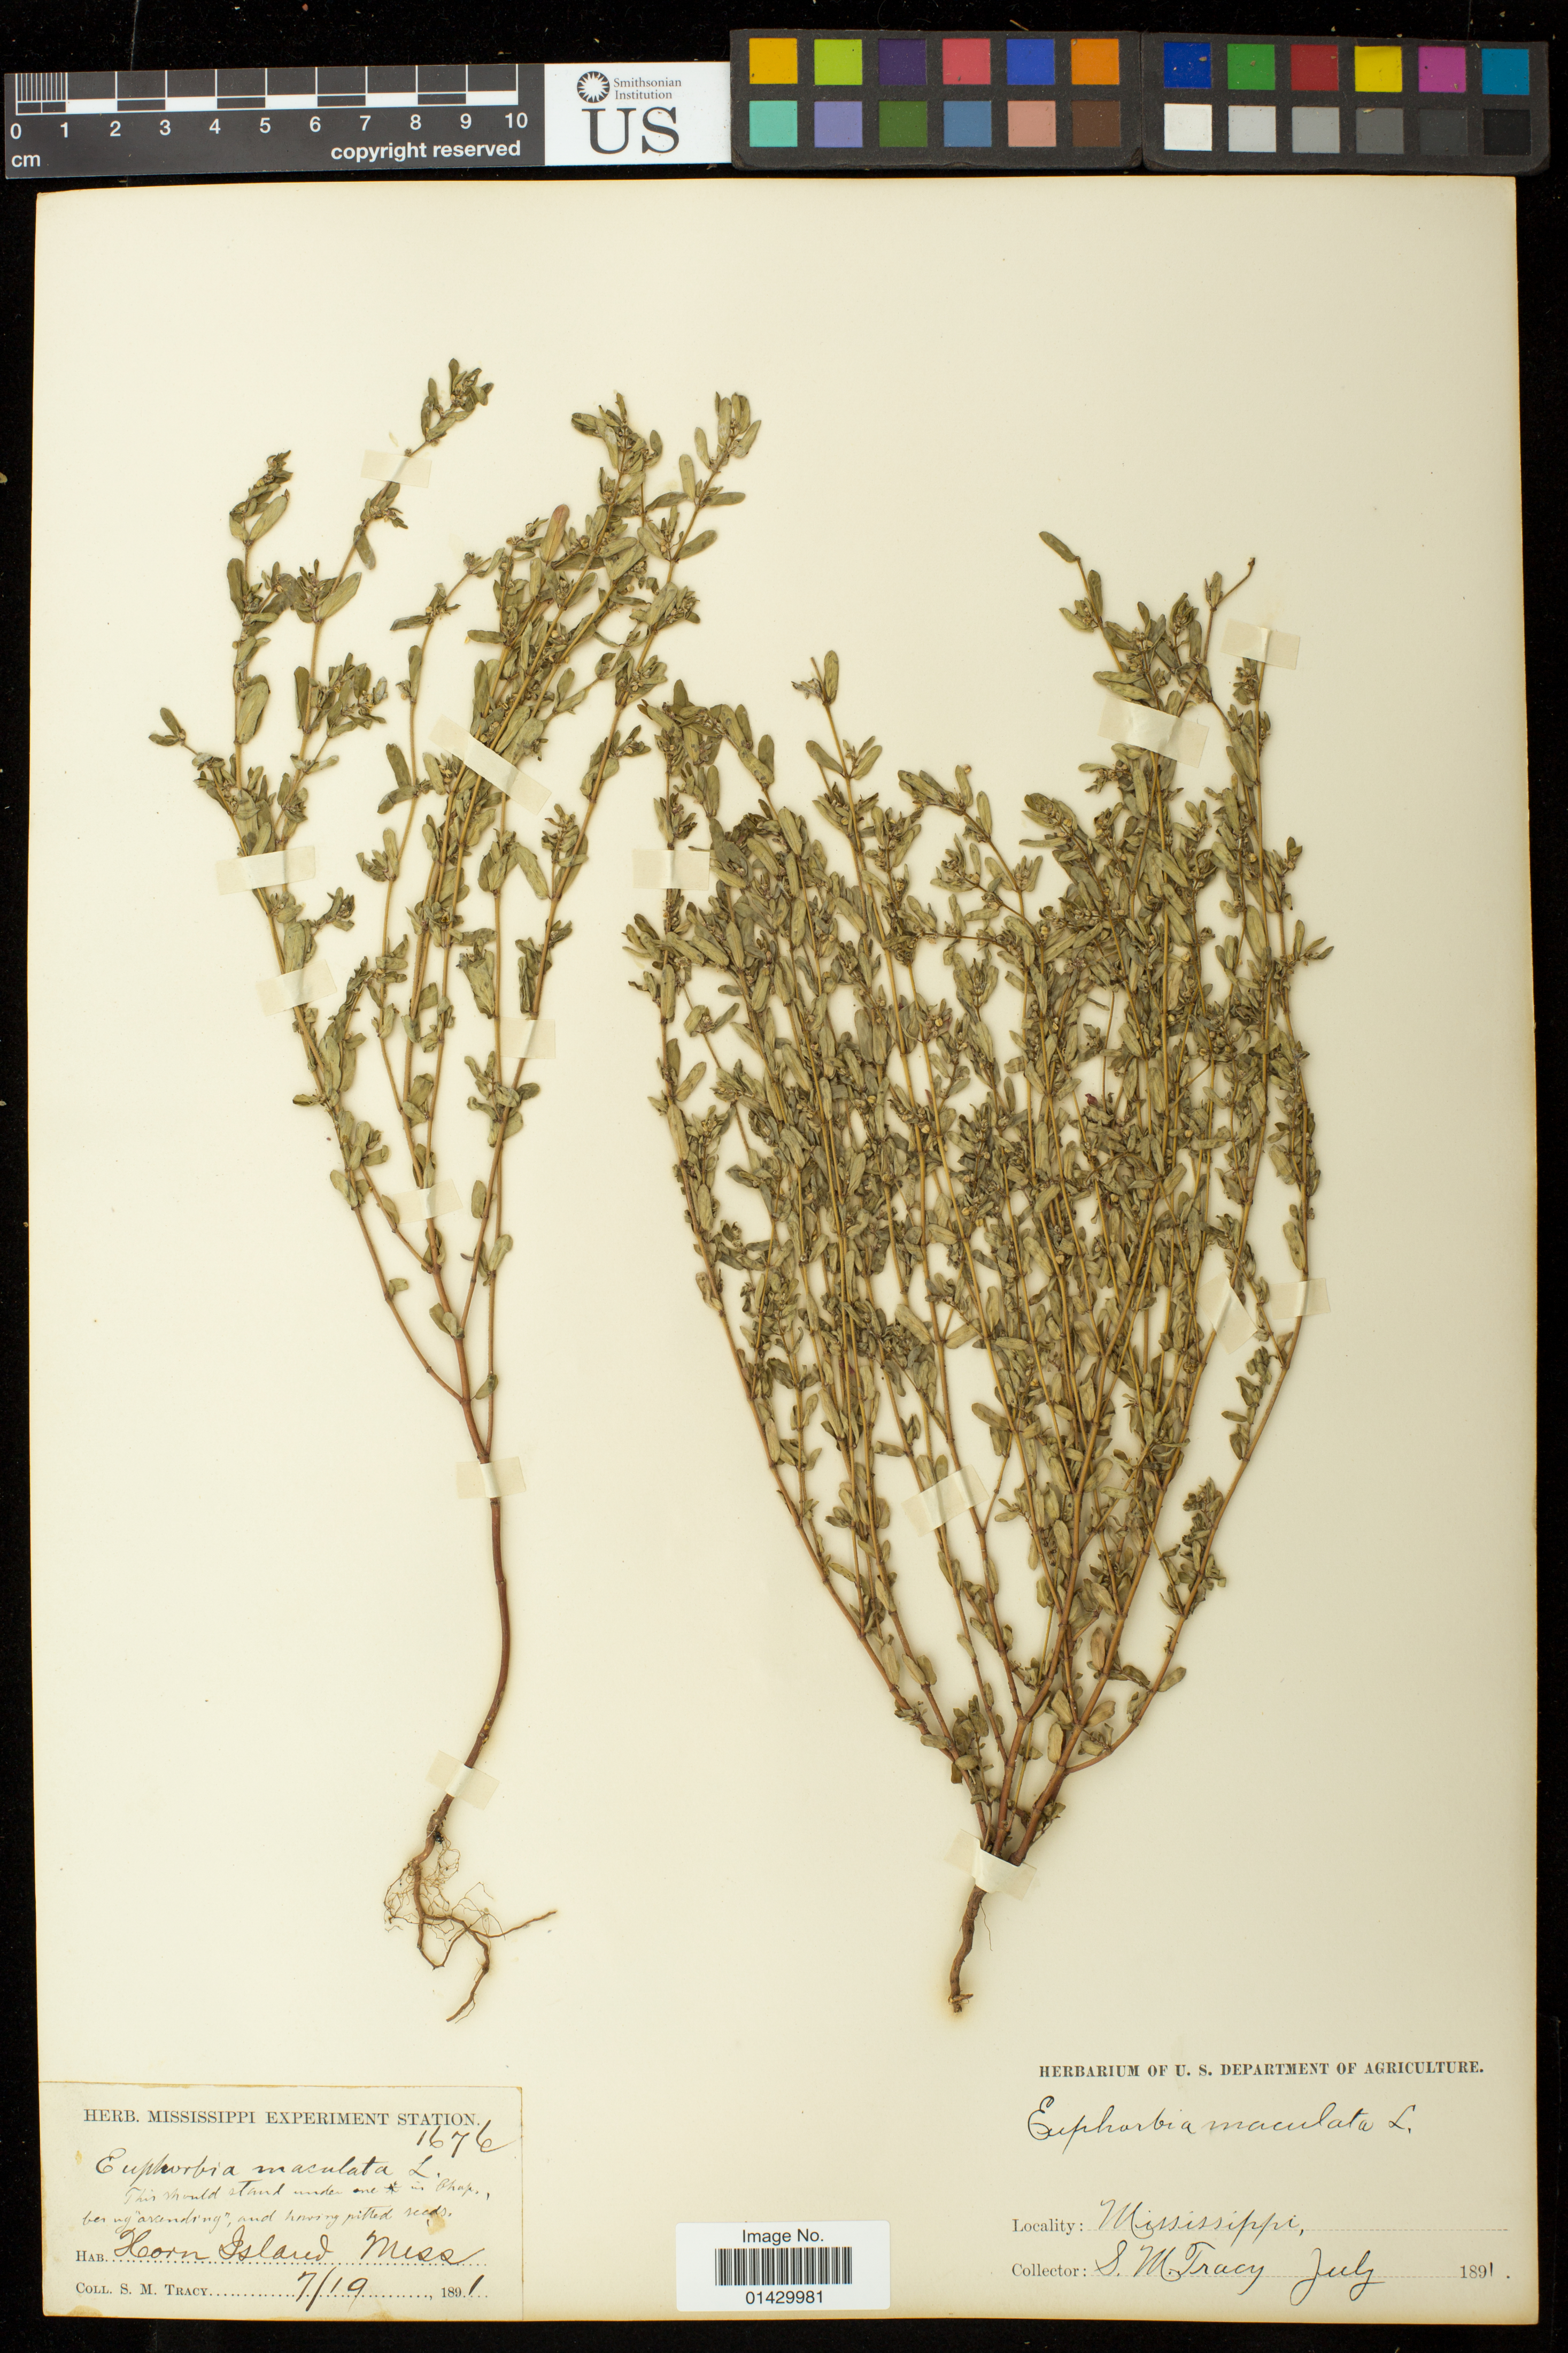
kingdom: Plantae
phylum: Tracheophyta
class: Magnoliopsida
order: Malpighiales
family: Euphorbiaceae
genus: Euphorbia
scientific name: Euphorbia maculata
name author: L.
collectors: S. M. Tracy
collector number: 1676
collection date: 1891-07-19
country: United States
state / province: Mississippi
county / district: Jackson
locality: Horn Island